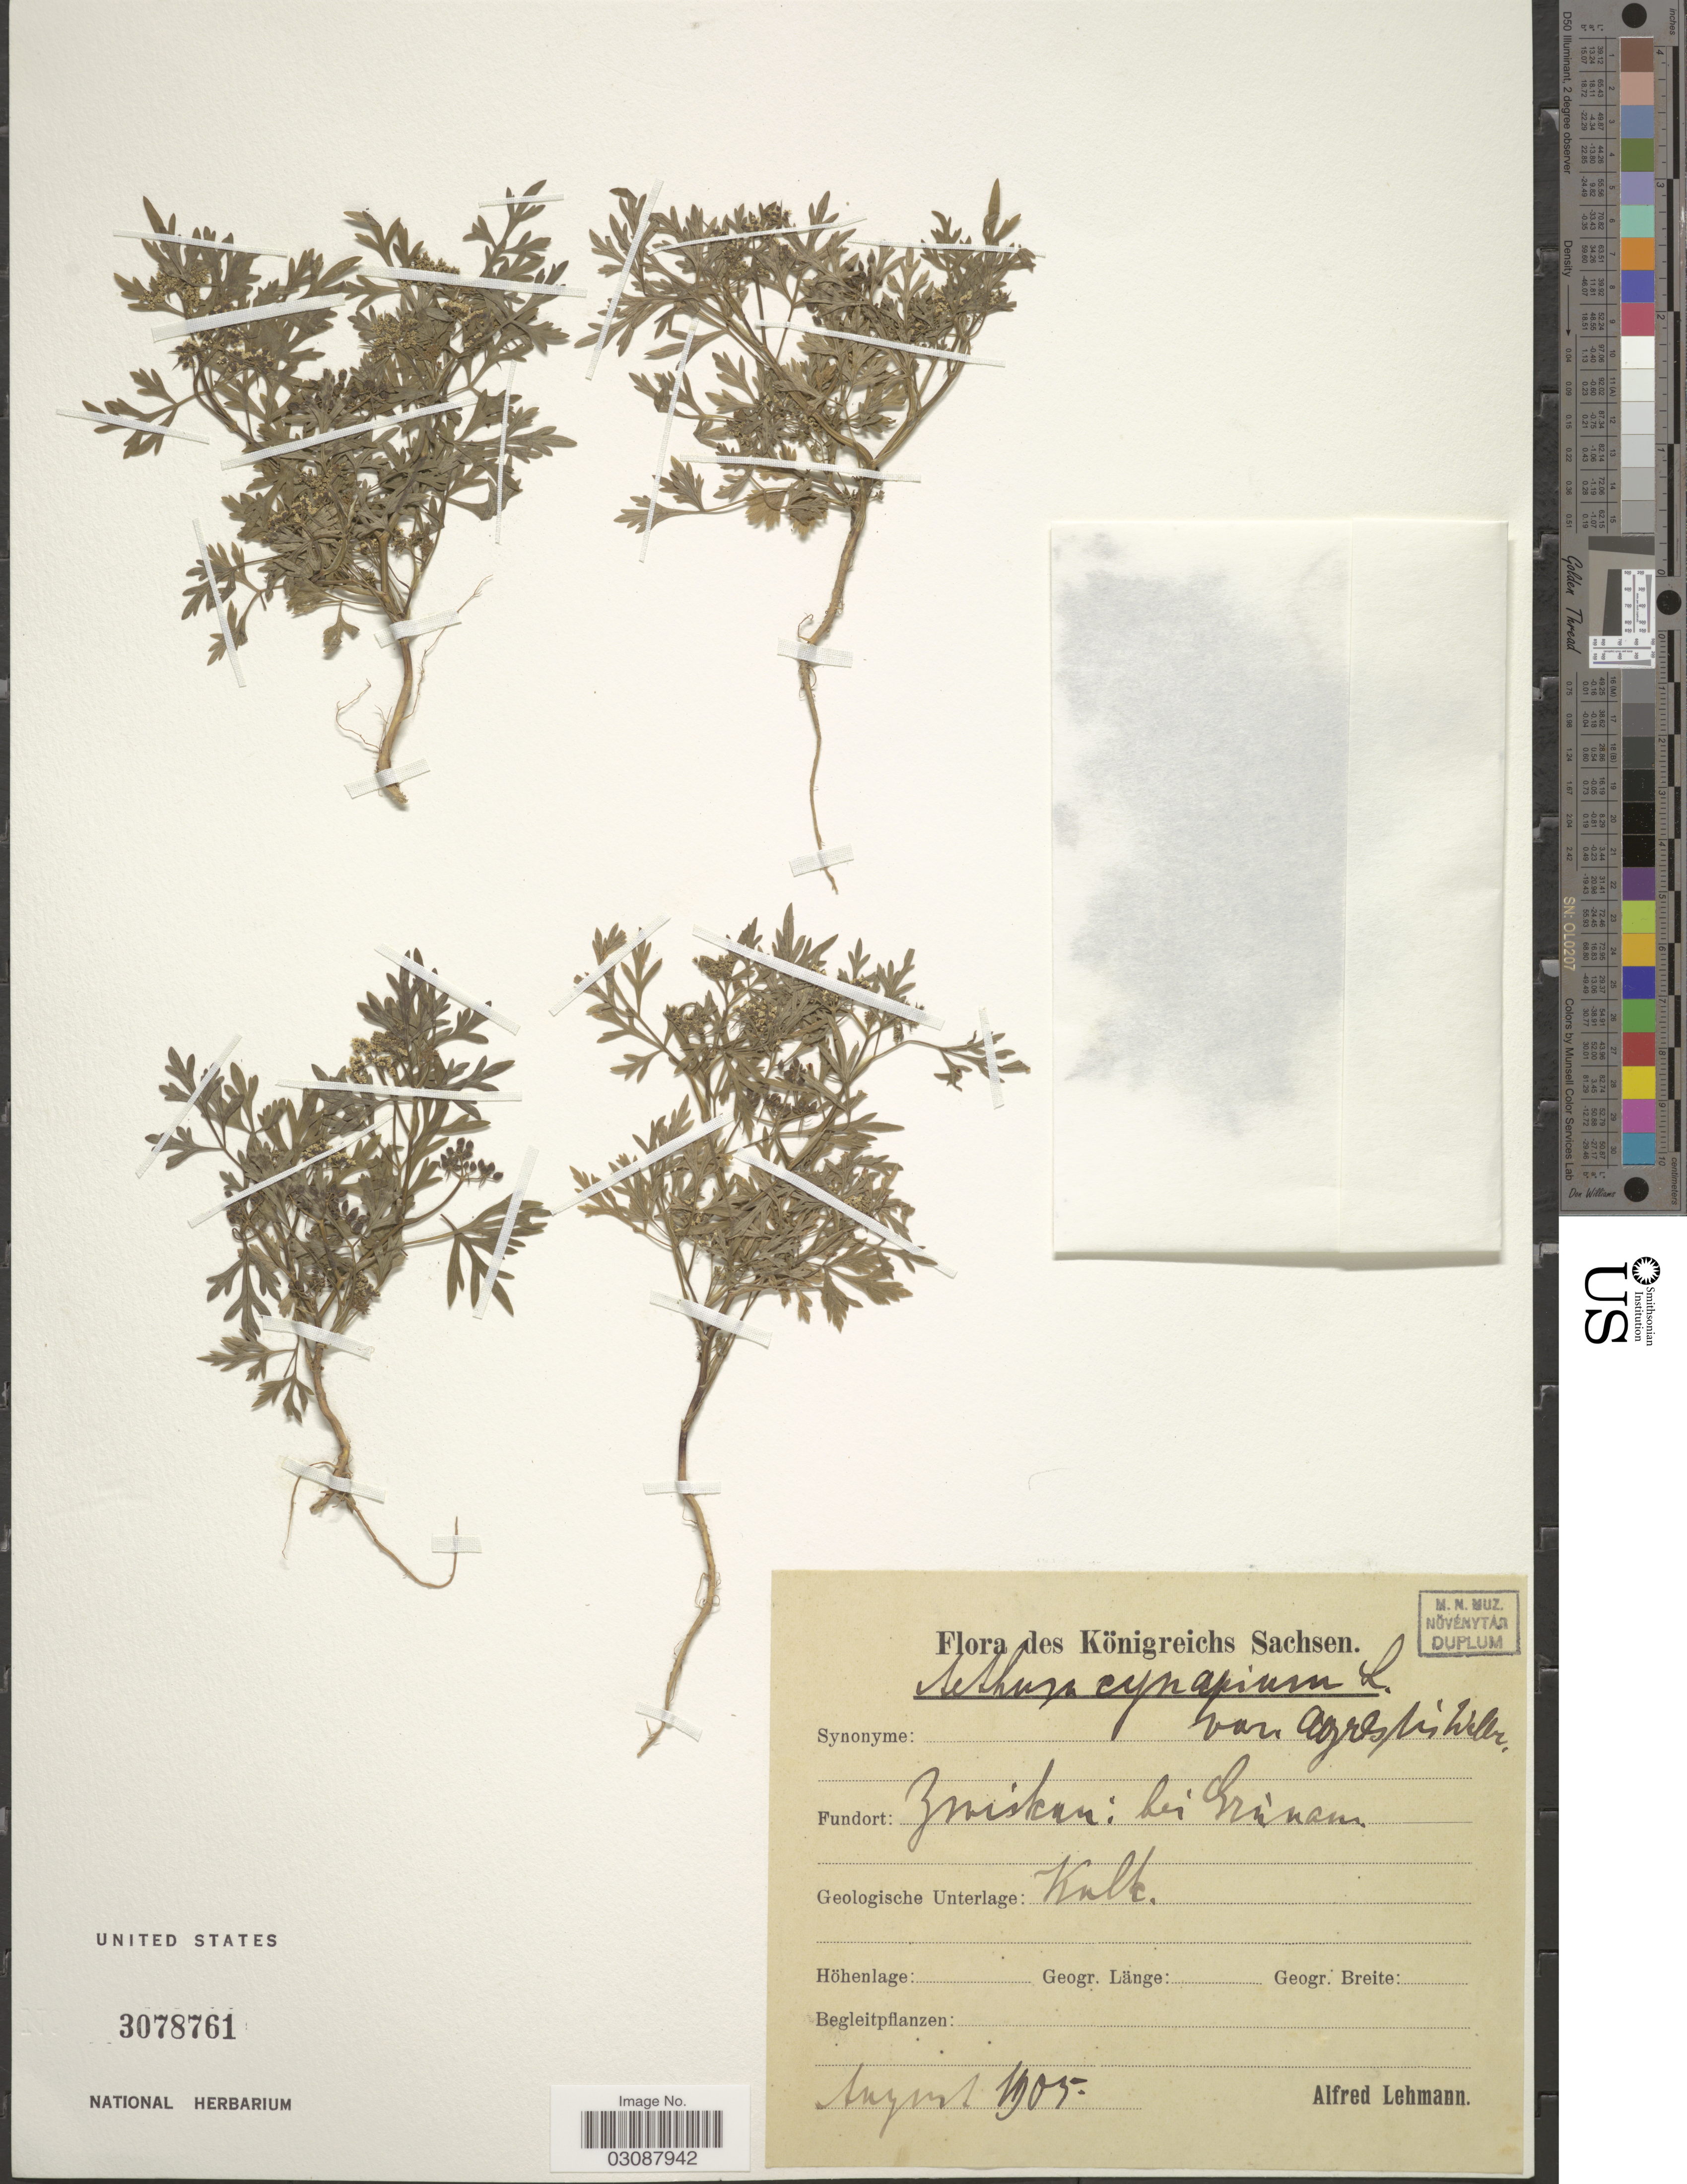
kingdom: Plantae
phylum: Tracheophyta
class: Magnoliopsida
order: Apiales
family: Apiaceae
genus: Aethusa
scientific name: Aethusa cynapium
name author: L.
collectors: A. Lehmann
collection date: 1905-08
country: Germany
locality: Zwishun: bei Grunam [interpreted]. Königreichs Sachsen.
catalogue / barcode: US 3078761